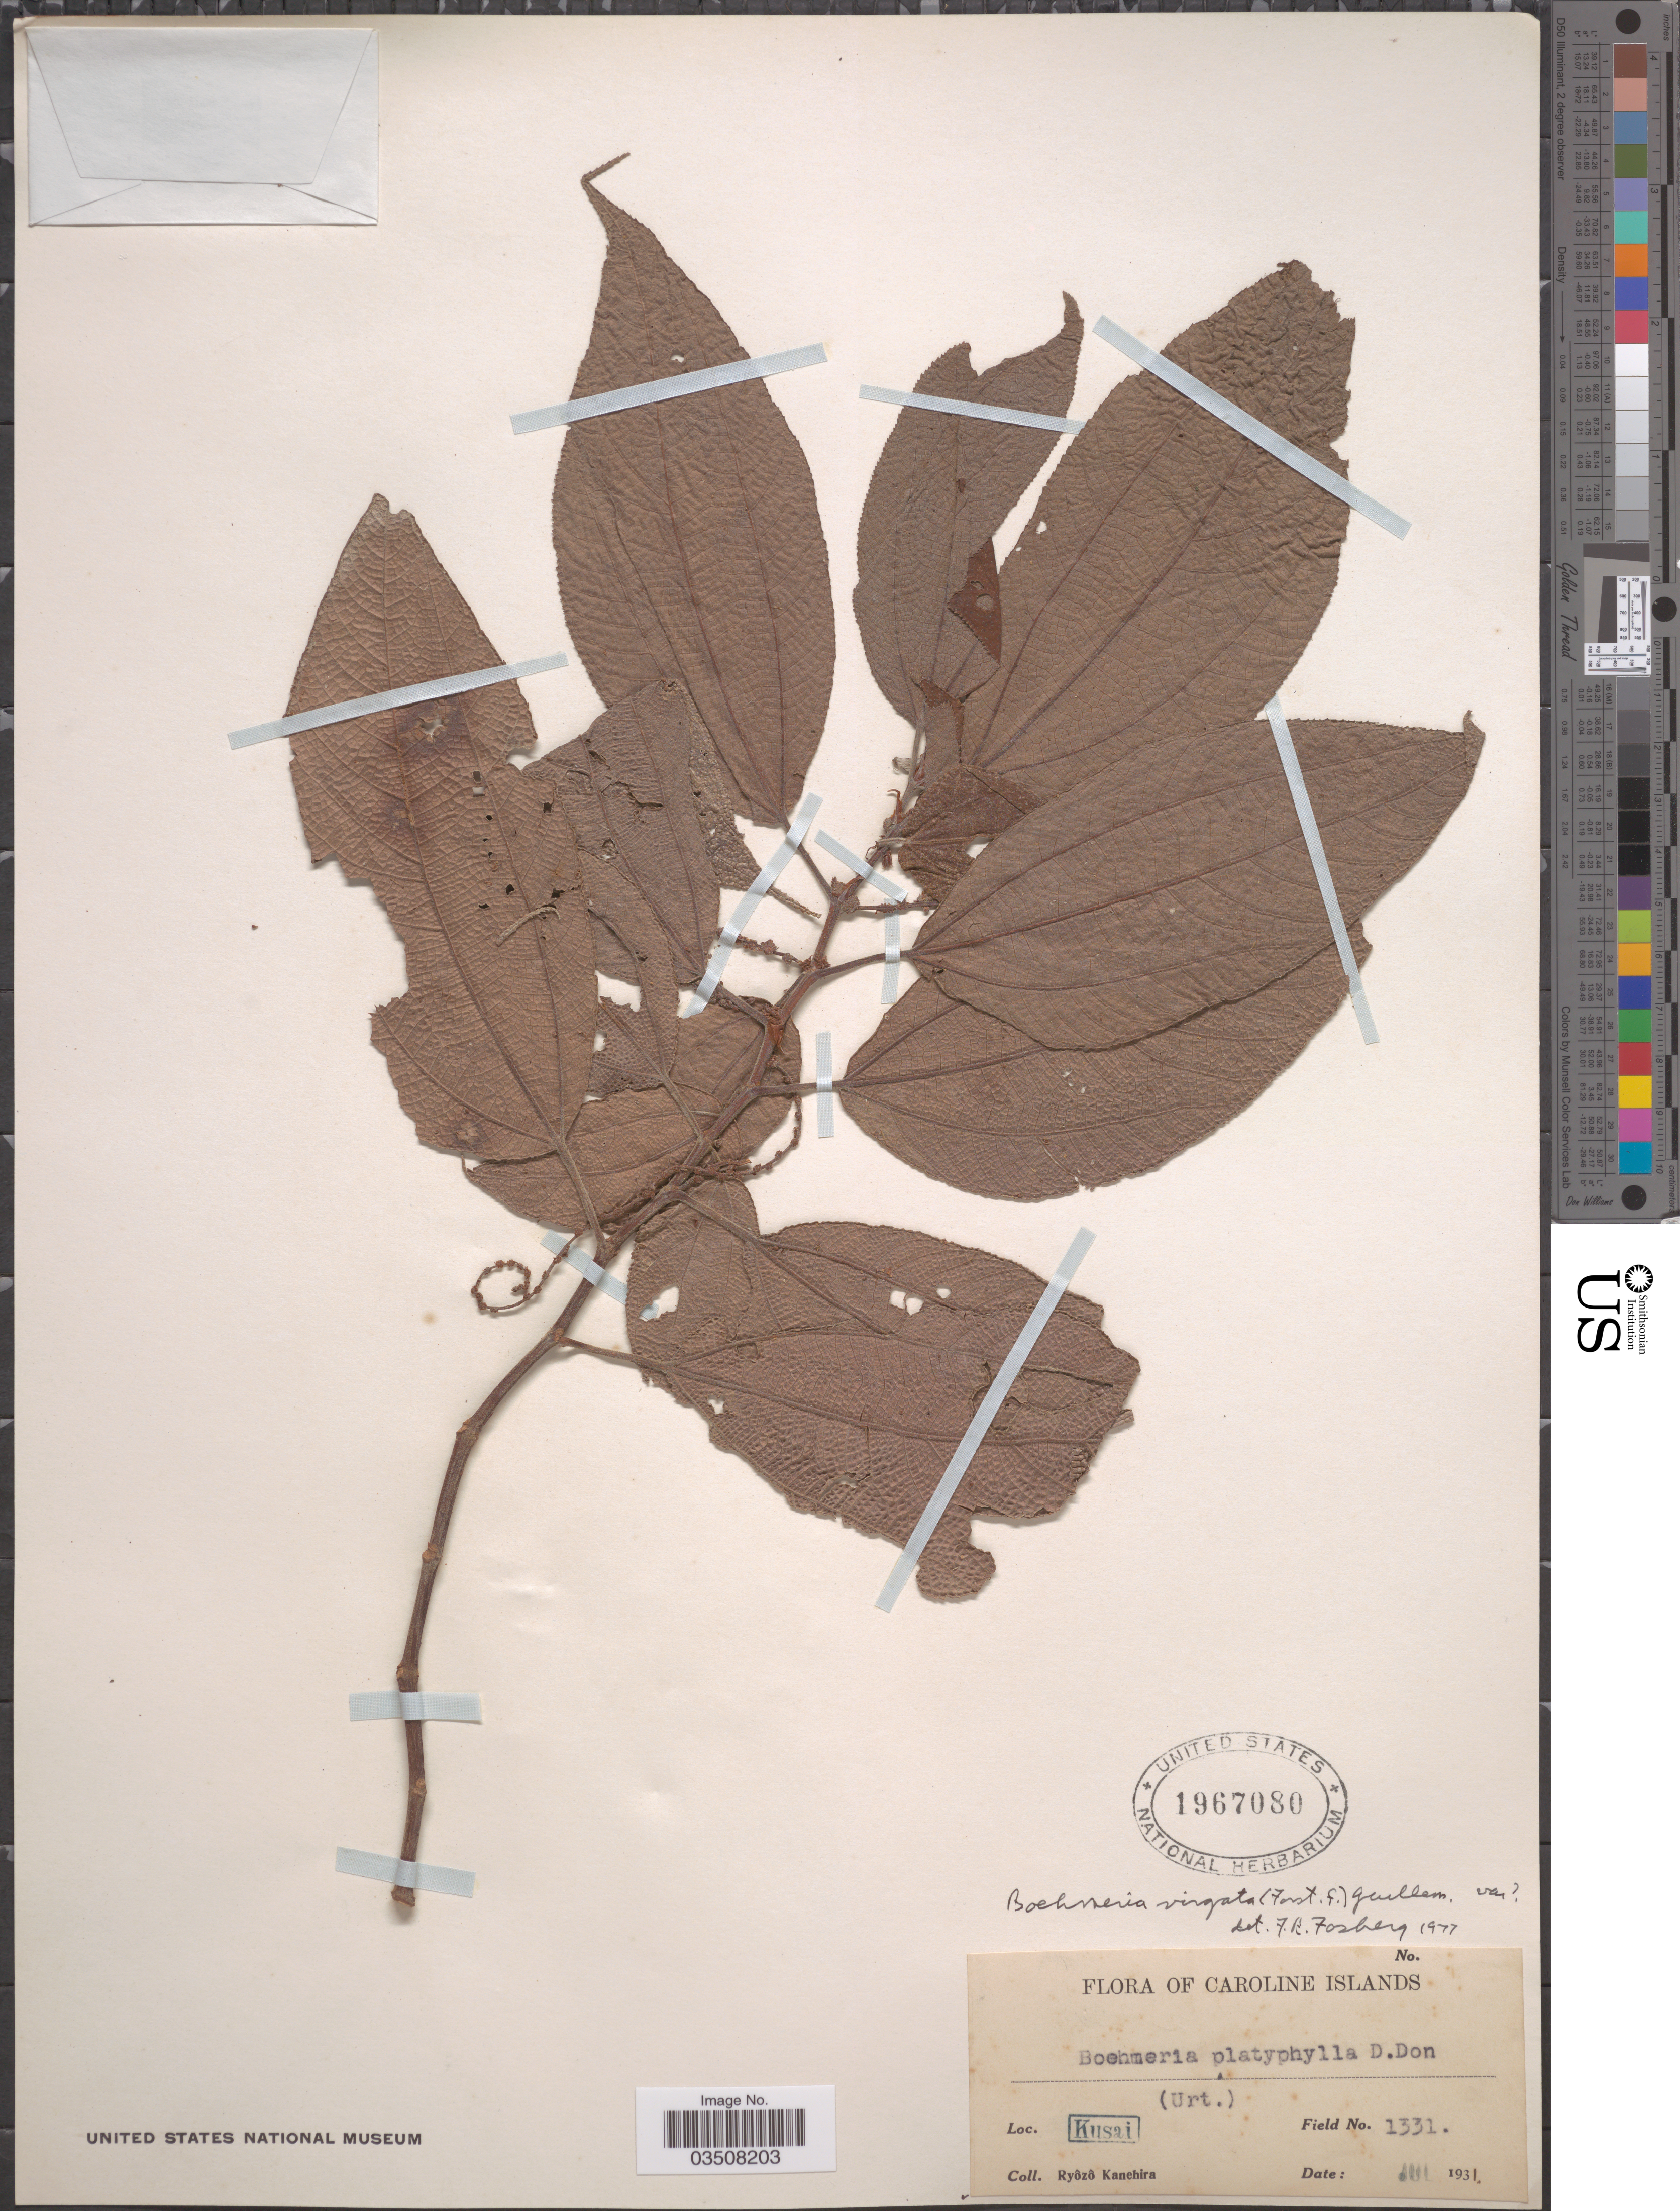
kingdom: Plantae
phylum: Tracheophyta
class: Magnoliopsida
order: Rosales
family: Urticaceae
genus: Boehmeria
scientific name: Boehmeria virgata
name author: (G. Forst.) Guill.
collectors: R. Kanehira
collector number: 1331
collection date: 1931-07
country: Micronesia, Federated States of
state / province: Kosrae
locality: Caroline Islands, Kusai.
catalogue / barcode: US 1967080